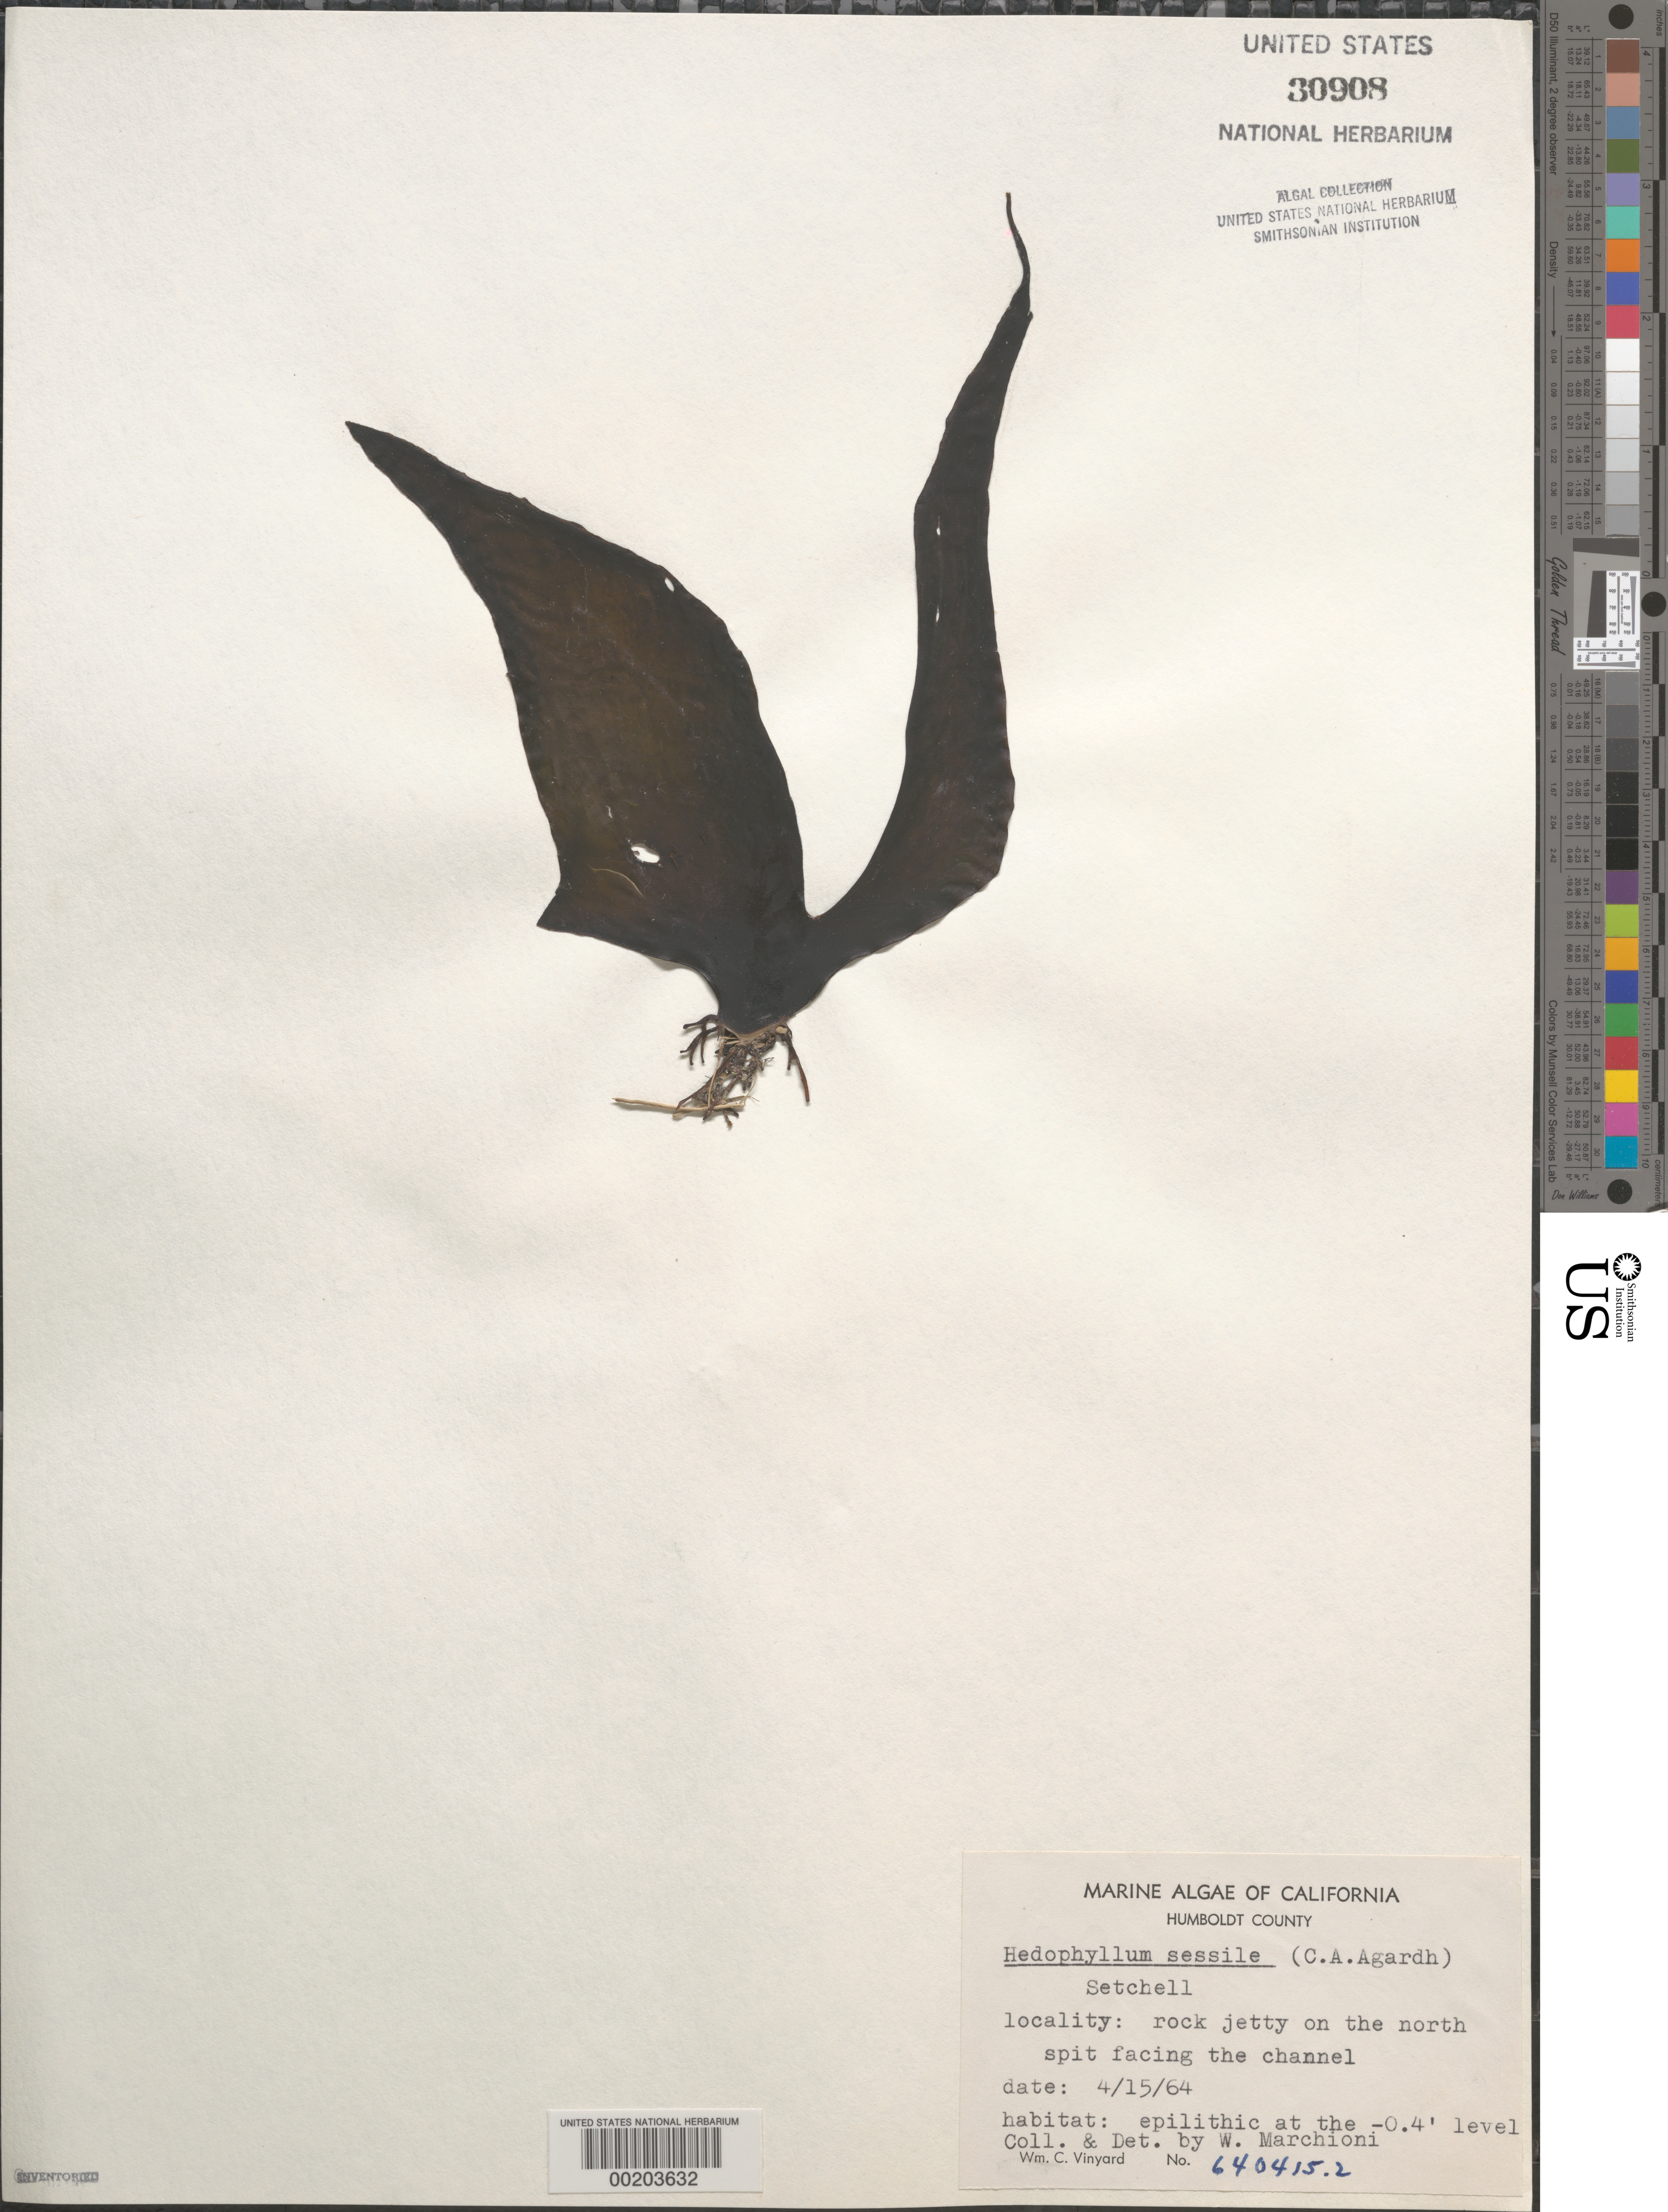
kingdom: Chromista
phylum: Ochrophyta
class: Phaeophyceae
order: Laminariales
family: Laminariaceae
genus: Hedophyllum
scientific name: Hedophyllum sessile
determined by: Marchioni, W.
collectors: W. Marchioni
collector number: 640415.2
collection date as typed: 15 Apr 1964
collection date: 1964-04-15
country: United States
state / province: California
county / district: Humboldt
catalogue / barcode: US 30908